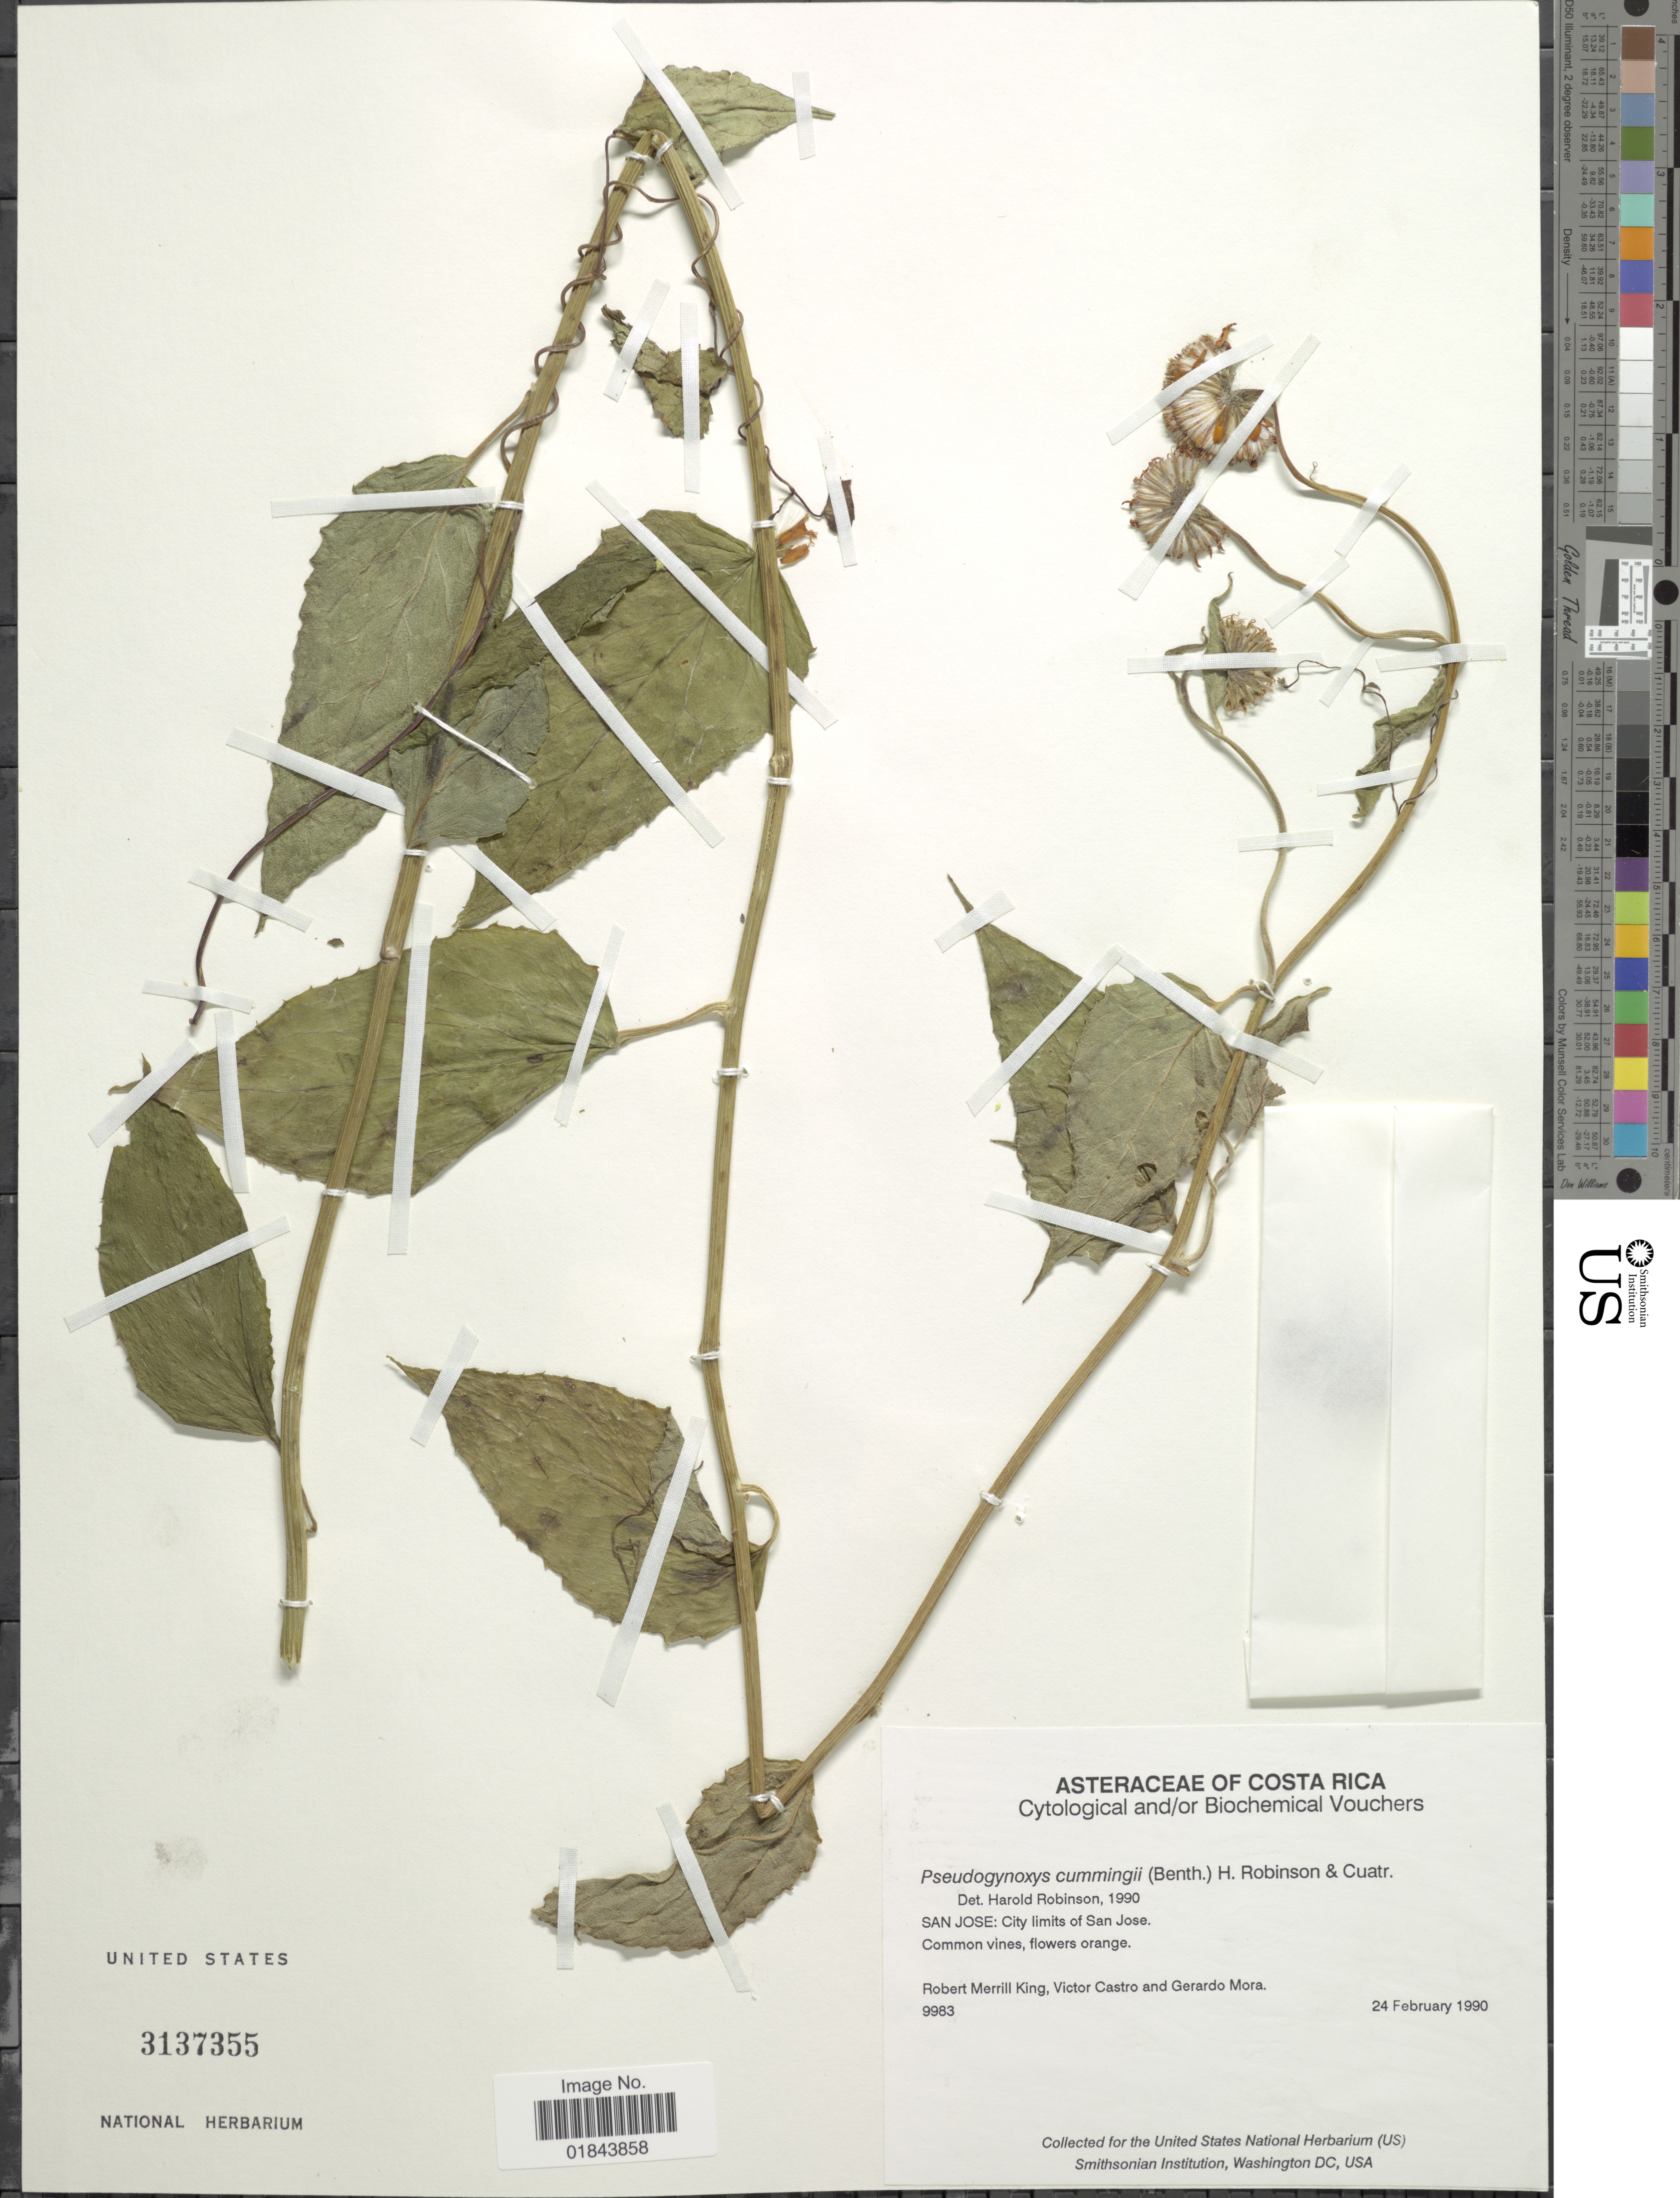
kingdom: Plantae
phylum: Tracheophyta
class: Magnoliopsida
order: Asterales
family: Asteraceae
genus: Pseudogynoxys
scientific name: Pseudogynoxys cummingii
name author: (Benth.) H. Rob. & Cuatrec.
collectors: R. M. King, V. Castro & G. Mora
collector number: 9983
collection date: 1990-02-24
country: Costa Rica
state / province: San José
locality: San Jose: City limits of San Jose.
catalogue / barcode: US 3137355